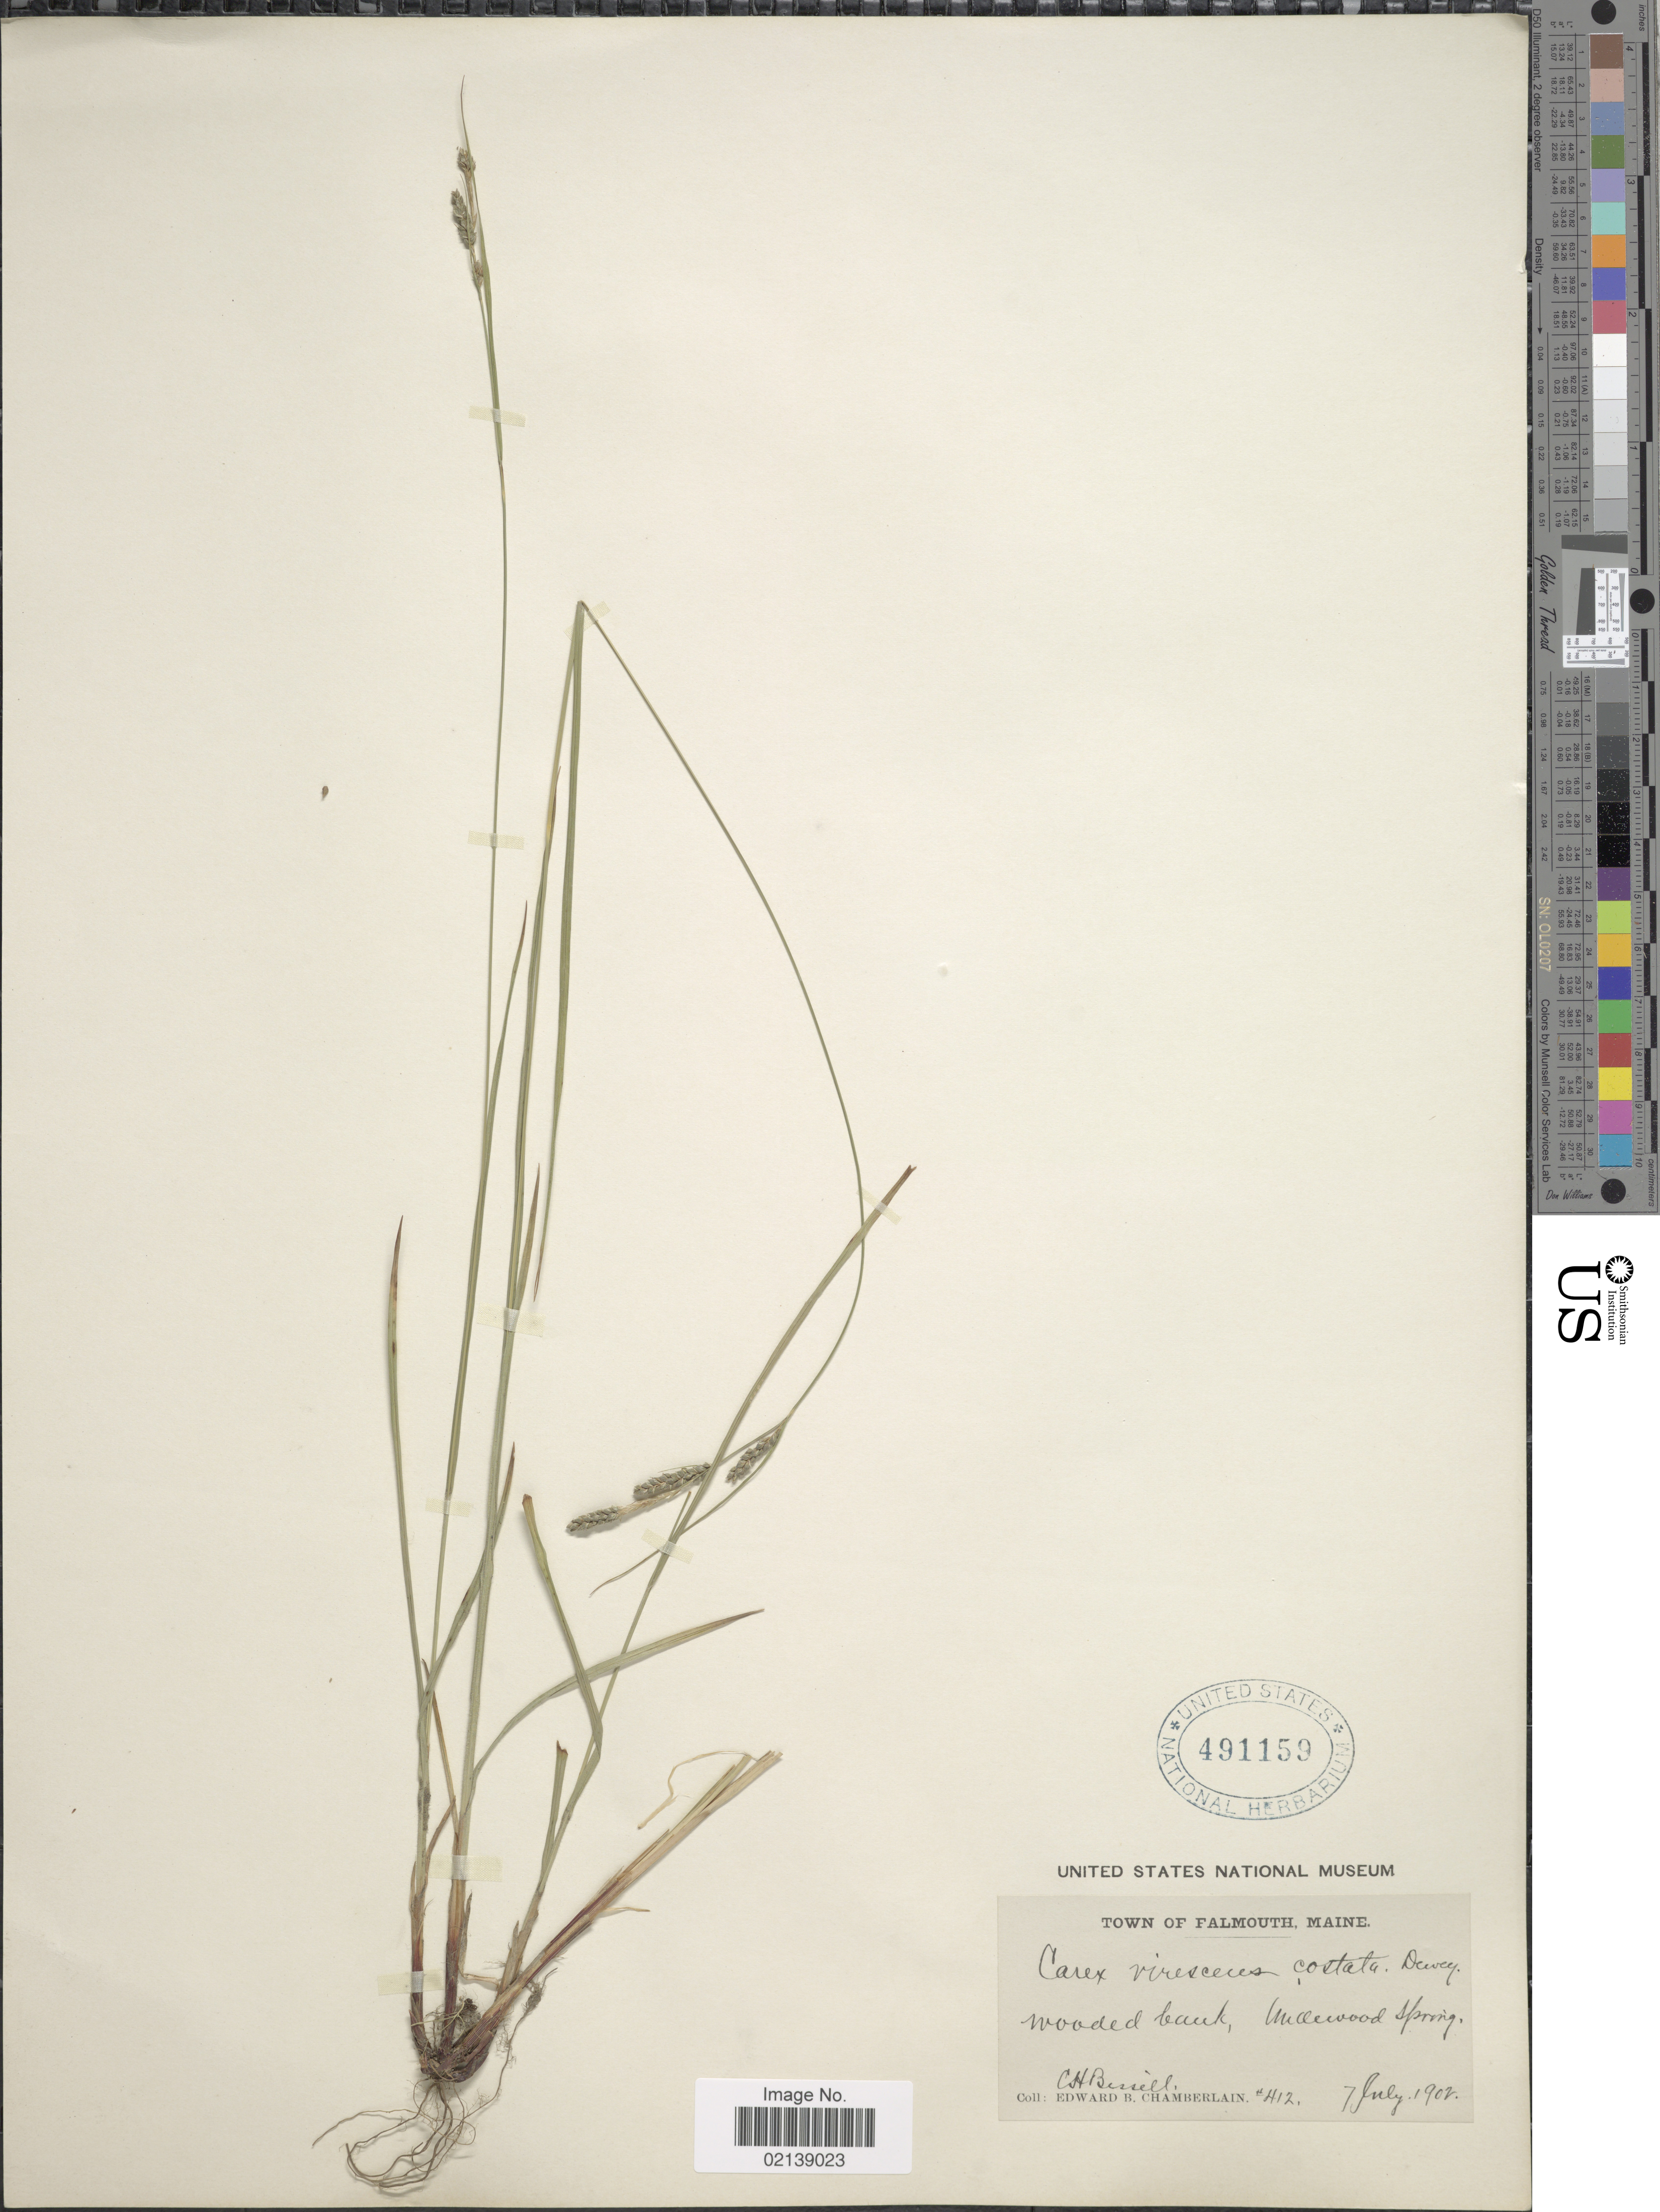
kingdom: Plantae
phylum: Tracheophyta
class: Liliopsida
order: Poales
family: Cyperaceae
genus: Carex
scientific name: Carex virescens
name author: Muhl. ex Willd.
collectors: C. Bissell & E. Chamberlain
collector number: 412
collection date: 1902-07-07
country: United States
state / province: Maine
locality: Town of Falmouth, Wooded bank, Millewood Spring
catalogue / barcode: US 491159